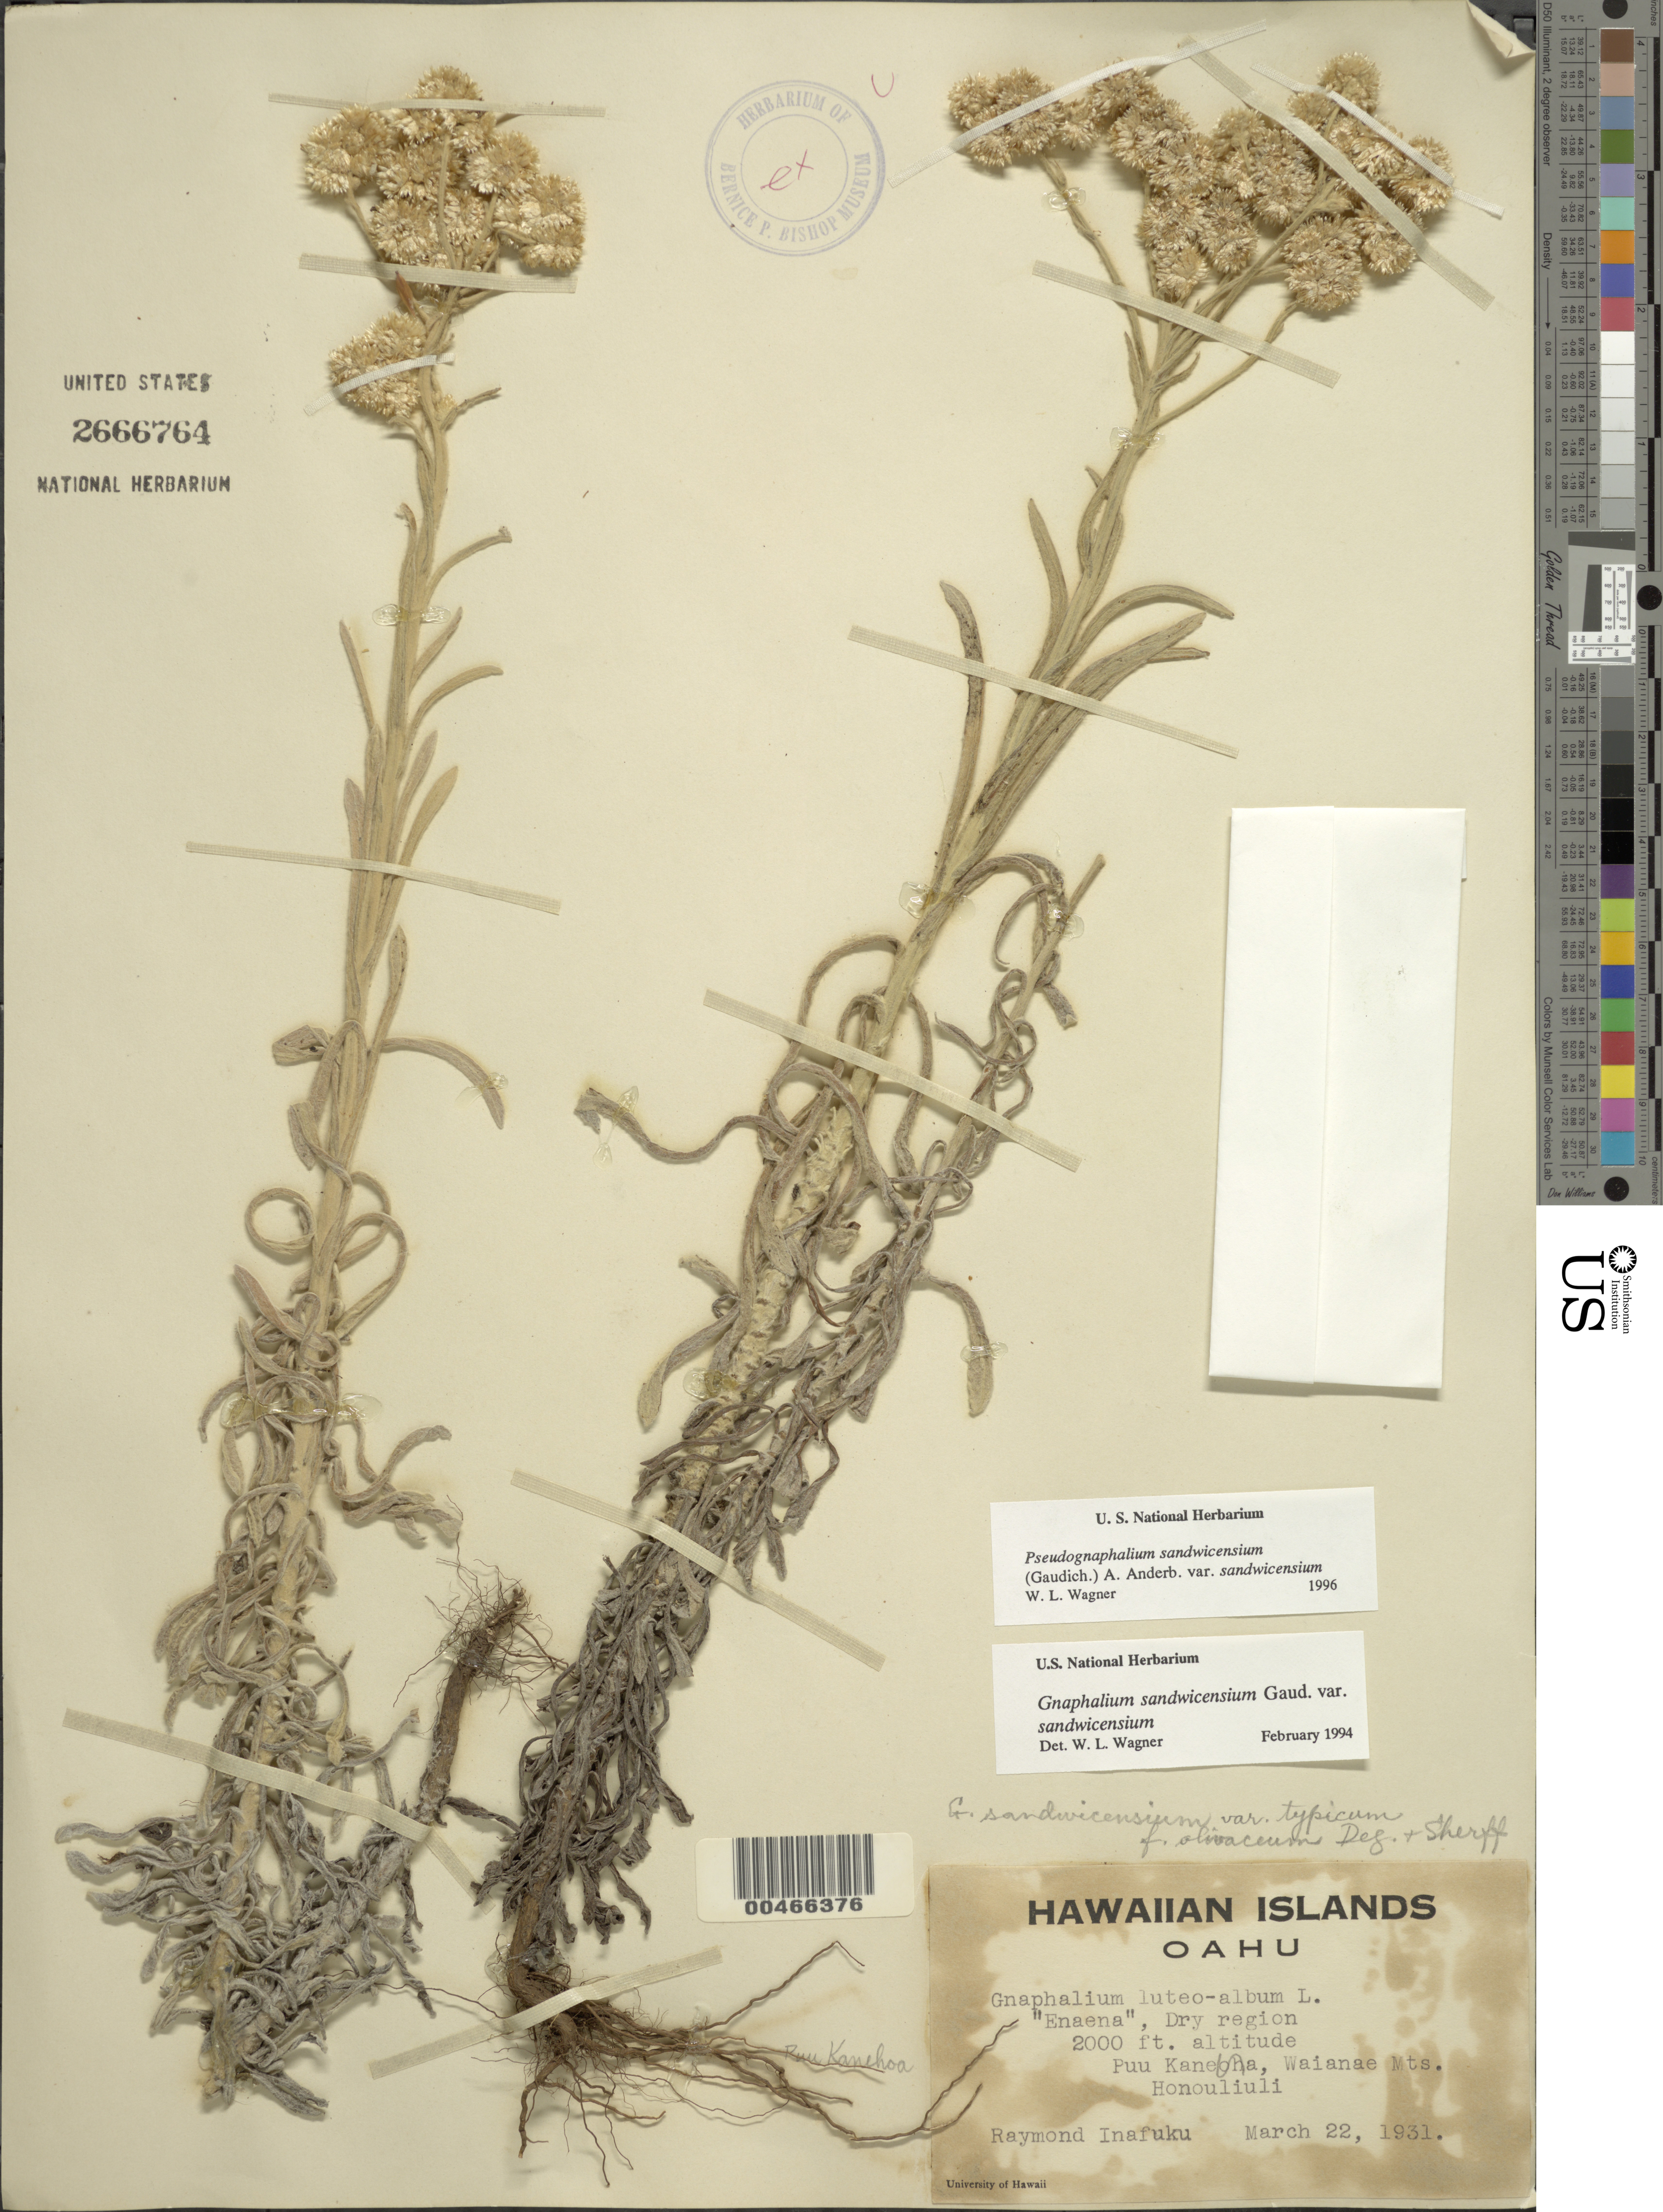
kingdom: Plantae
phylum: Tracheophyta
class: Magnoliopsida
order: Asterales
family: Asteraceae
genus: Pseudognaphalium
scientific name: Pseudognaphalium sandwicensium var. sandwicensium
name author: (Gaudich.) Anderb.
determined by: Wagner, W. L., (BOT), Smithsonian Institution - National Museum of Natural History (UNITED STATES)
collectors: R. Inafuku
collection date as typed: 22 Mar 1931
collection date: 1931-03-22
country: United States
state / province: Hawaii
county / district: Honolulu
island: Oahu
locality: Puu Kanehoa, Waianae Mts., Honouliuli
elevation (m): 610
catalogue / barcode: US 2666764